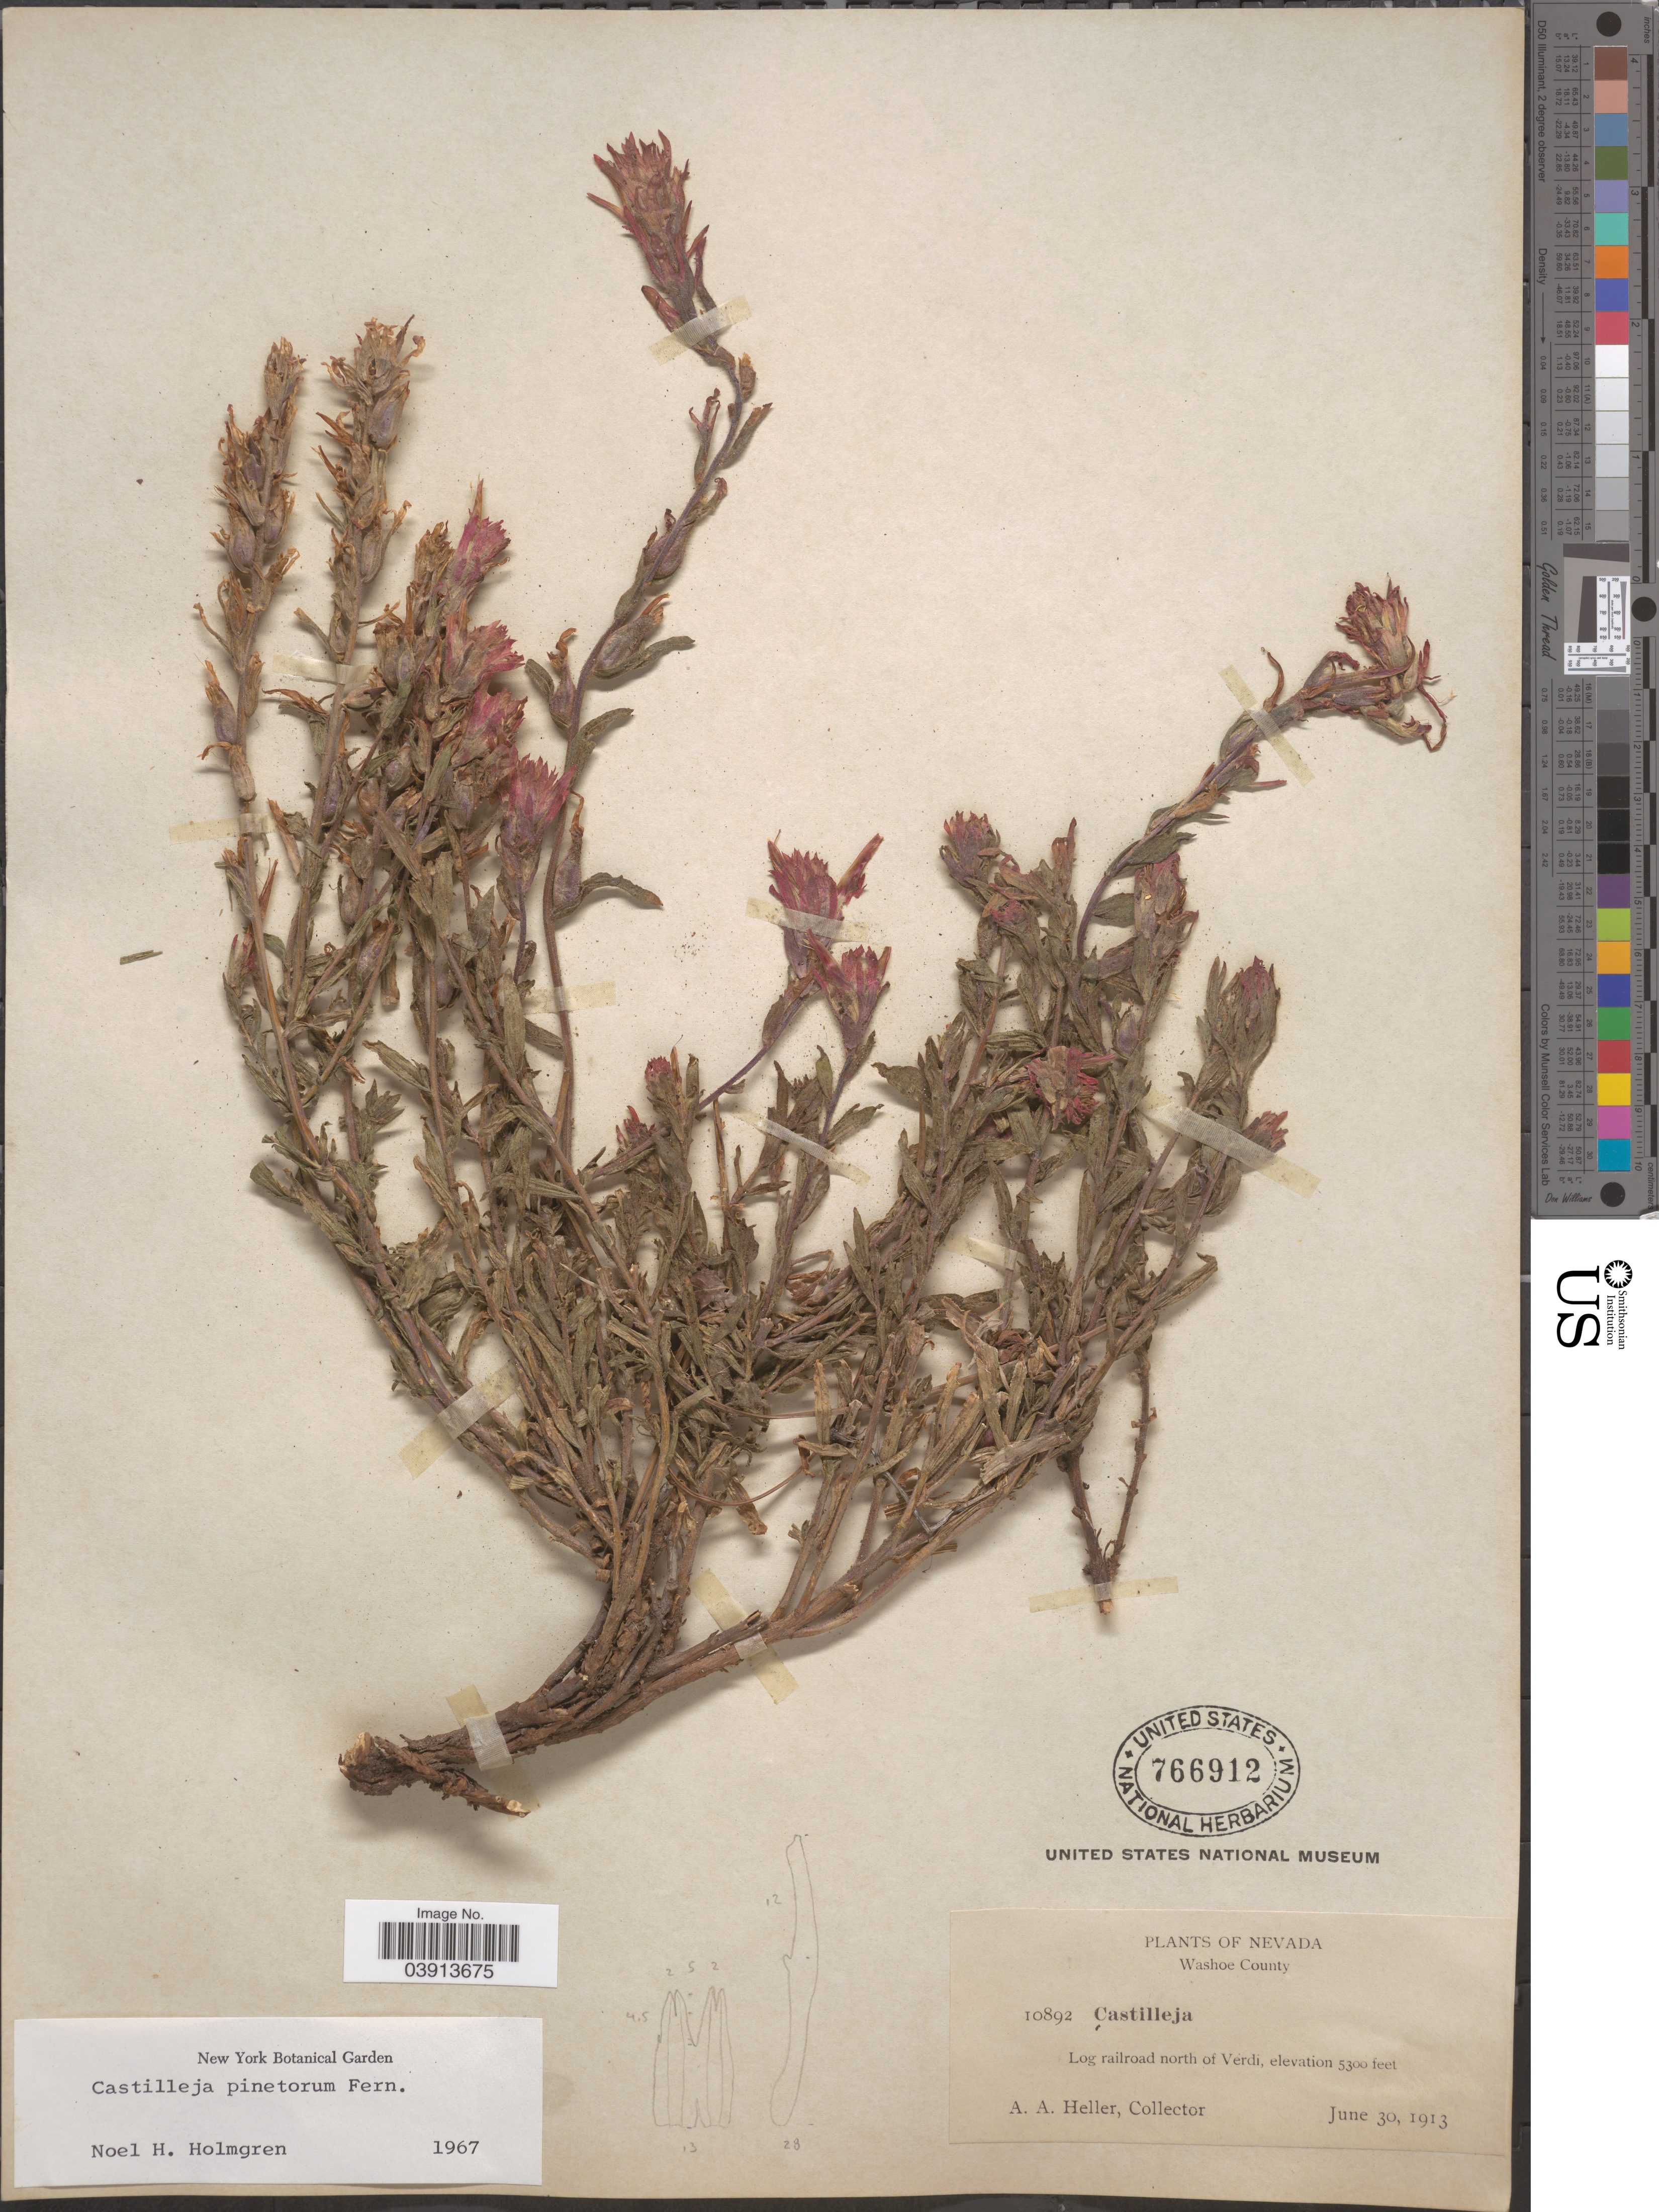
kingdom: Plantae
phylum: Tracheophyta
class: Magnoliopsida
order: Lamiales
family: Orobanchaceae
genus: Castilleja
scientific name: Castilleja pinetorum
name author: Fernald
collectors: A. A. Heller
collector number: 10982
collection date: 1913-06-30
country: United States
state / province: Nevada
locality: Washoe County. Log railroad north of Verdi.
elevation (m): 1615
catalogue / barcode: US 766912